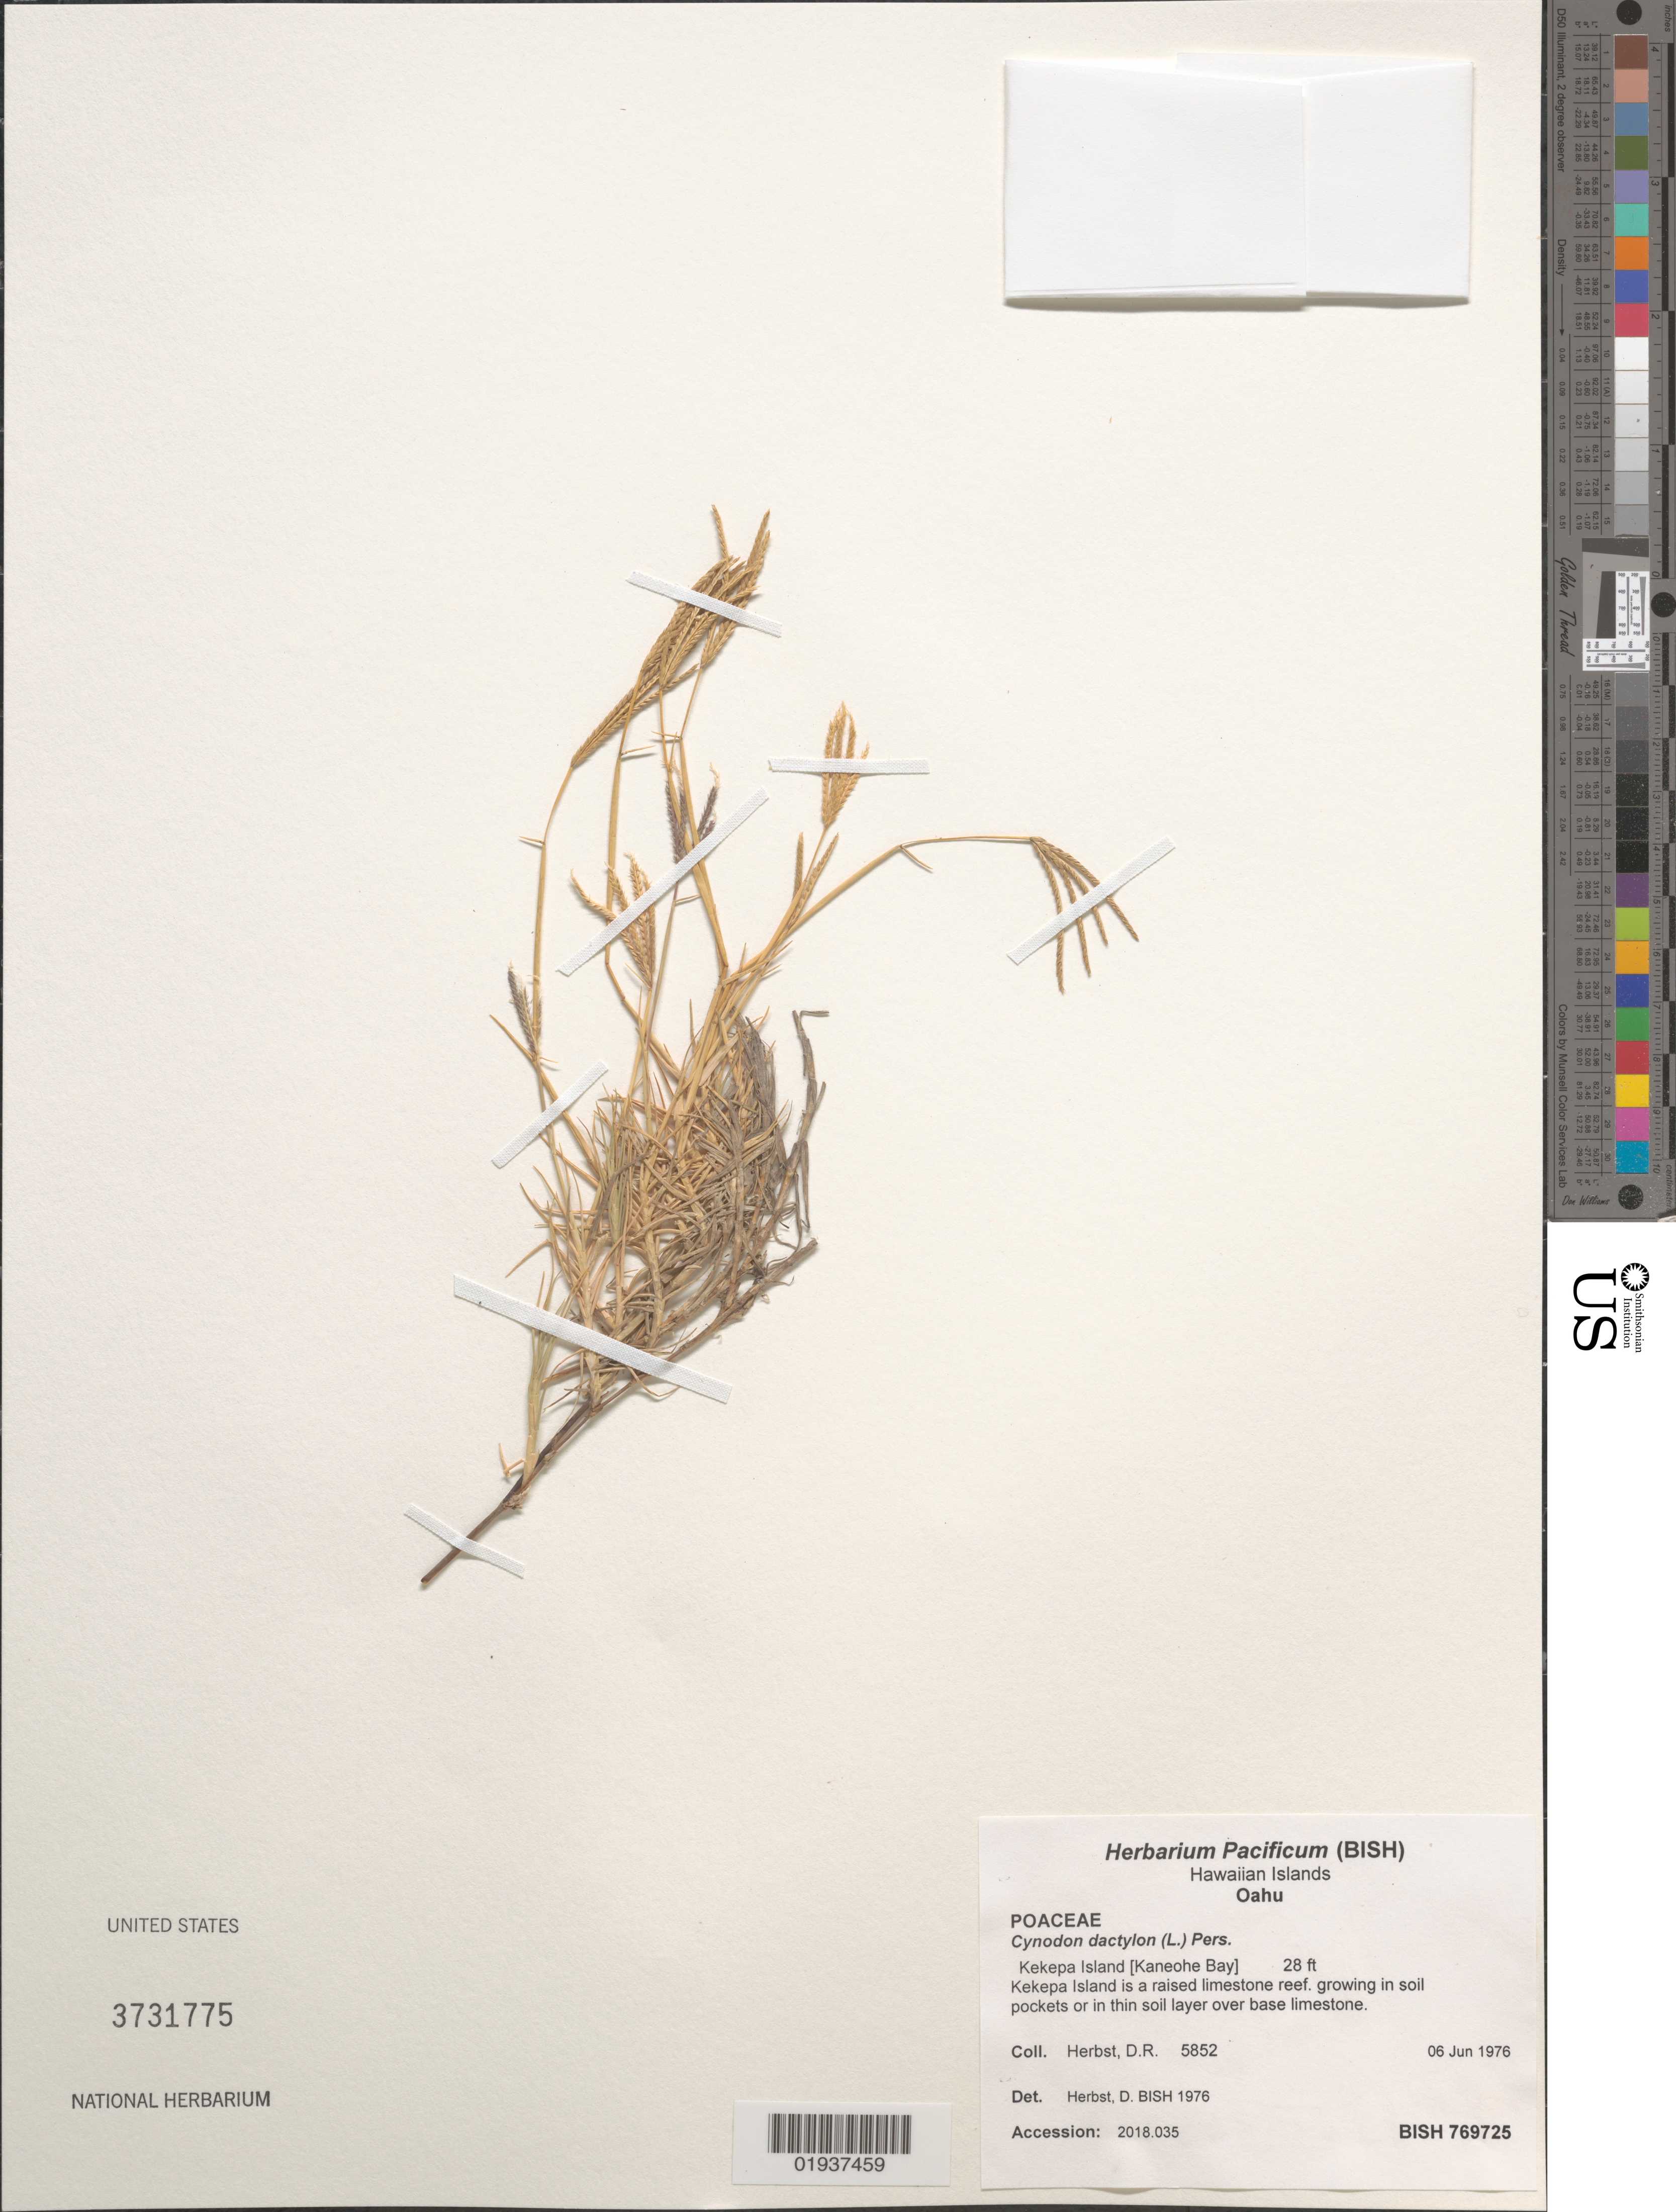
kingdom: Plantae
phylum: Tracheophyta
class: Liliopsida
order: Poales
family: Poaceae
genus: Cynodon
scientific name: Cynodon dactylon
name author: (L.) Pers.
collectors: D. R. Herbst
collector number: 5852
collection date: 1976-06-06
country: United States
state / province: Hawaii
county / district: Honolulu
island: Oahu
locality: Kekepa Island (Kaneohe Bay), raised limestone reef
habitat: Soil pockets or thin soil layer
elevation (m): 9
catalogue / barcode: US 3731775